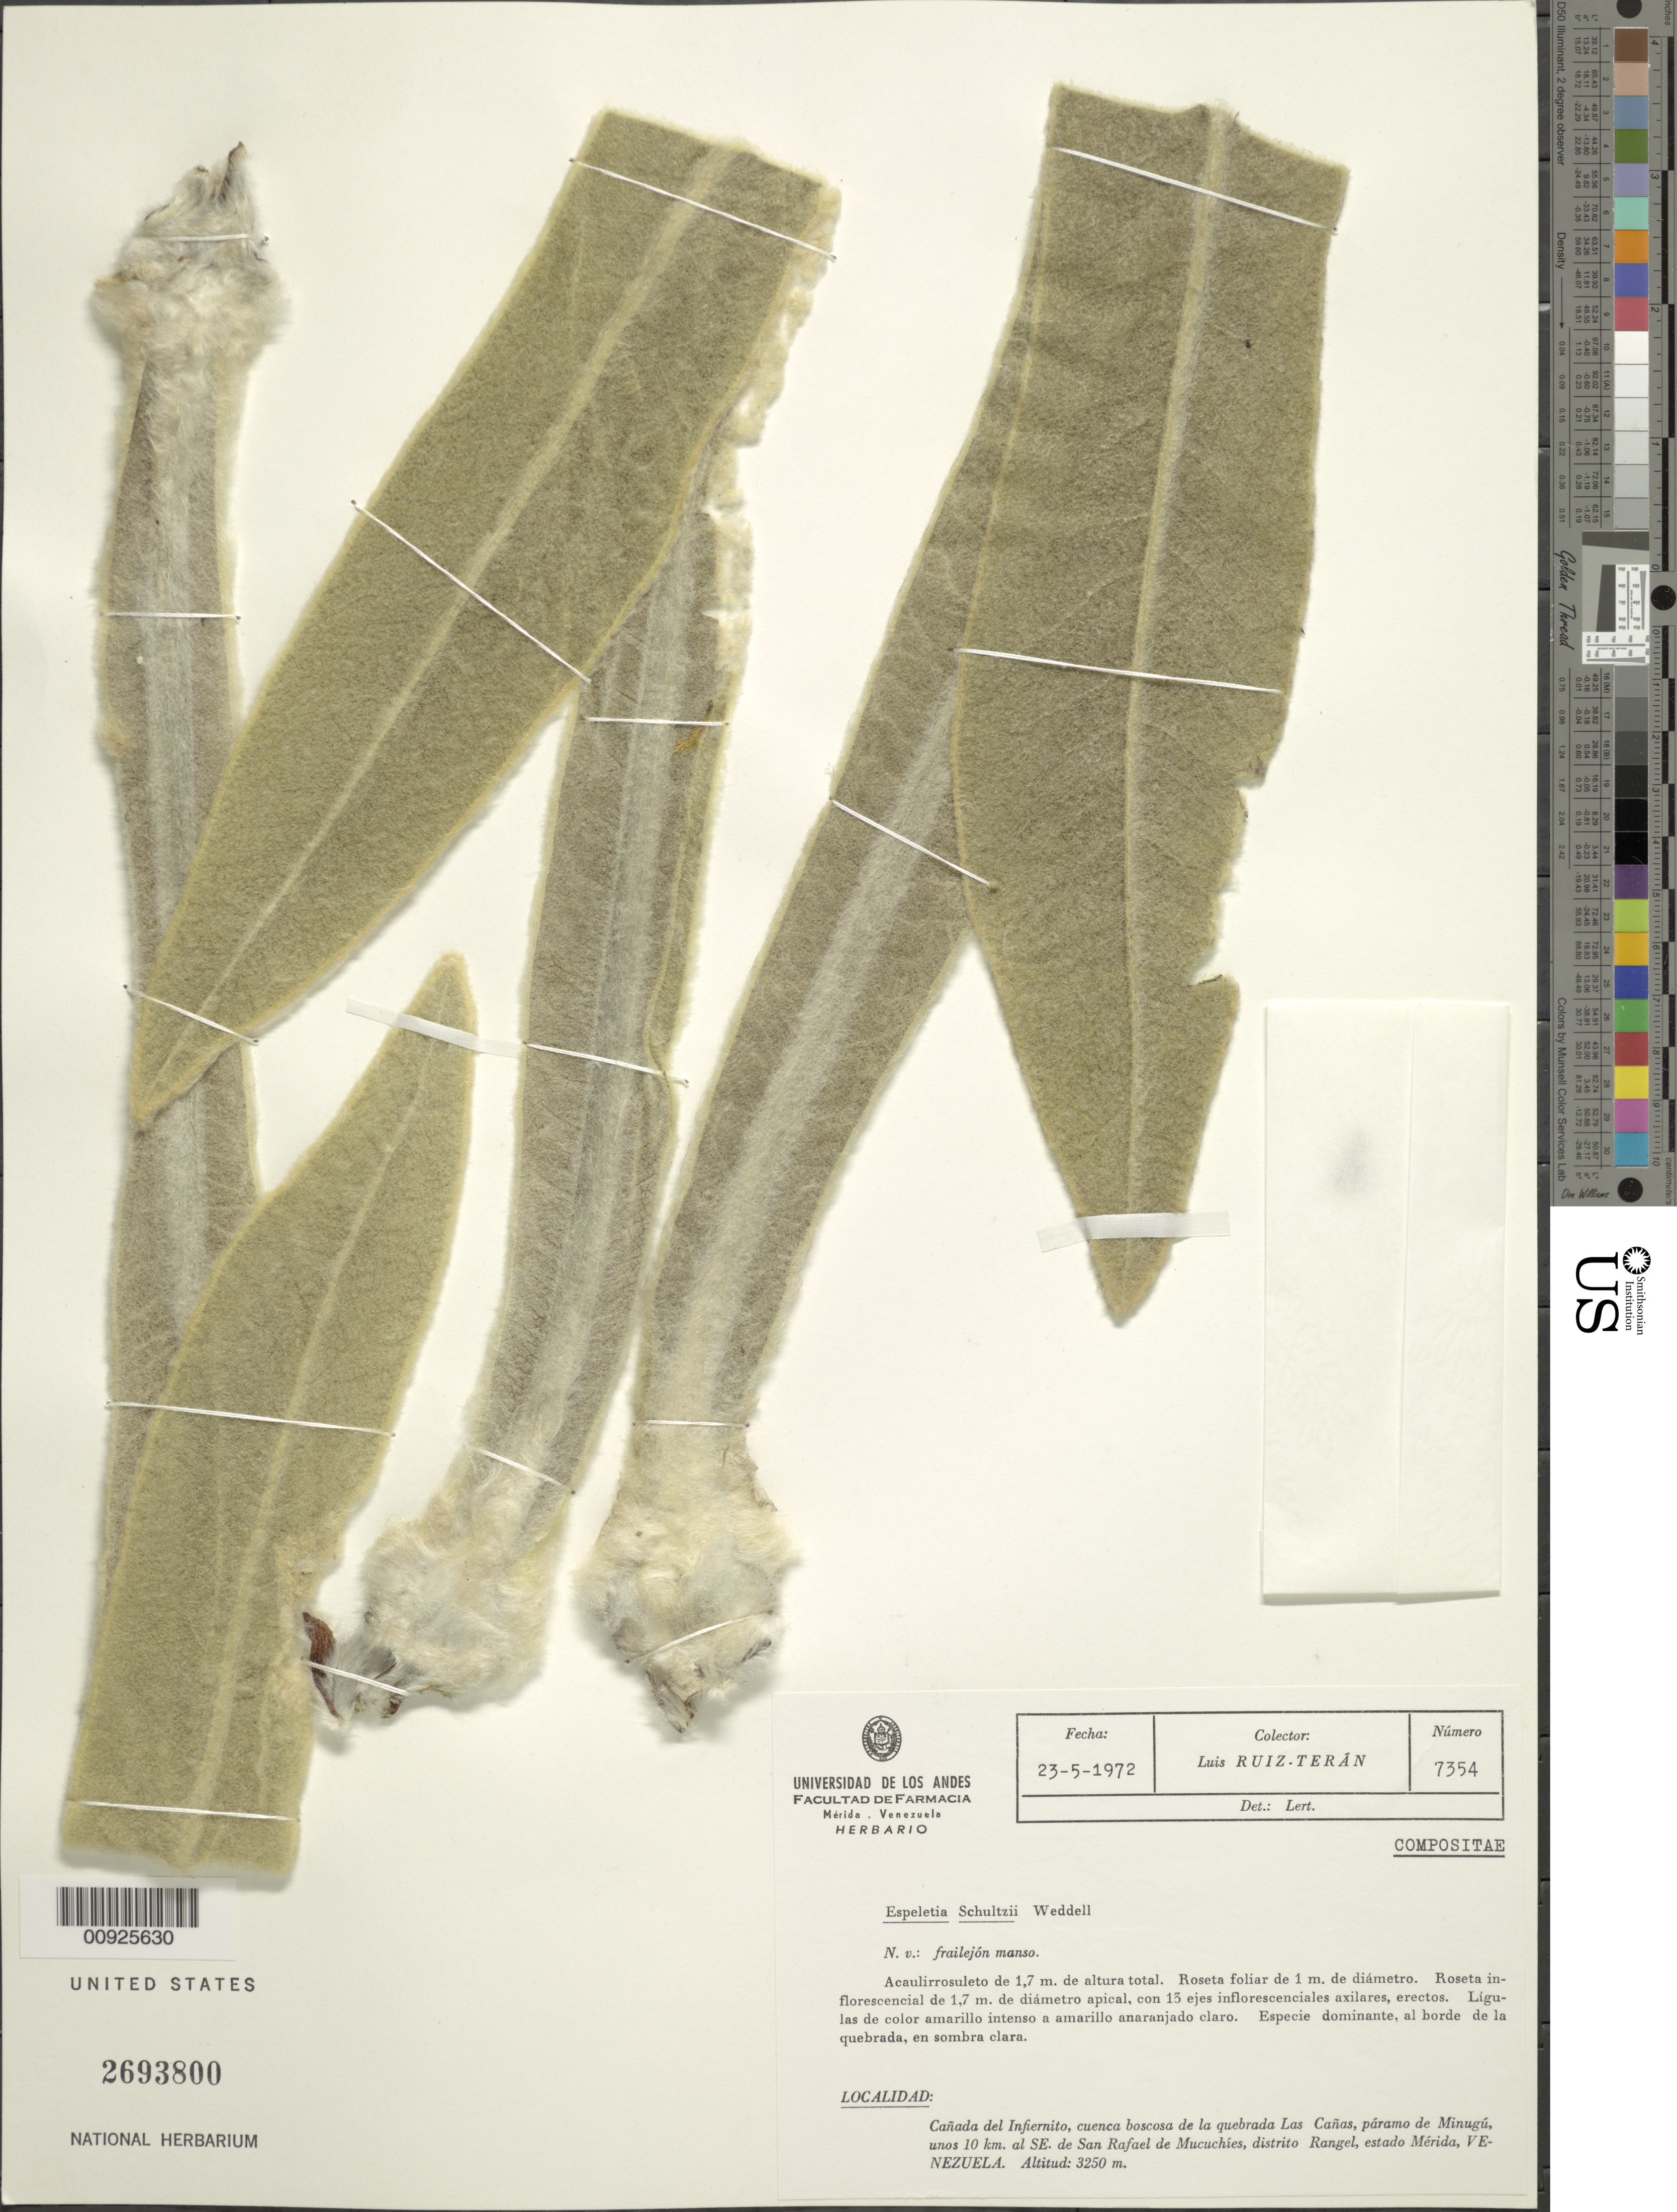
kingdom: Plantae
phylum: Tracheophyta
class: Magnoliopsida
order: Asterales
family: Asteraceae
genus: Espeletia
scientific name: Espeletia schultzii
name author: Wedd.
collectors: L. E. Ruíz-Terán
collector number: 7354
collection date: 1972-05-23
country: Venezuela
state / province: Mérida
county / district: Rangel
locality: P. de Minugú. Cañada del Infiernito, cuenca boscosa de la quebrada Las Cañas, páramo de Minugú, unos 10 km al SE de san Rafael de Mucuchíes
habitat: Especie dominante, al borde de una quebrada en sombra clara.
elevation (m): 3250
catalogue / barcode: US 2693800